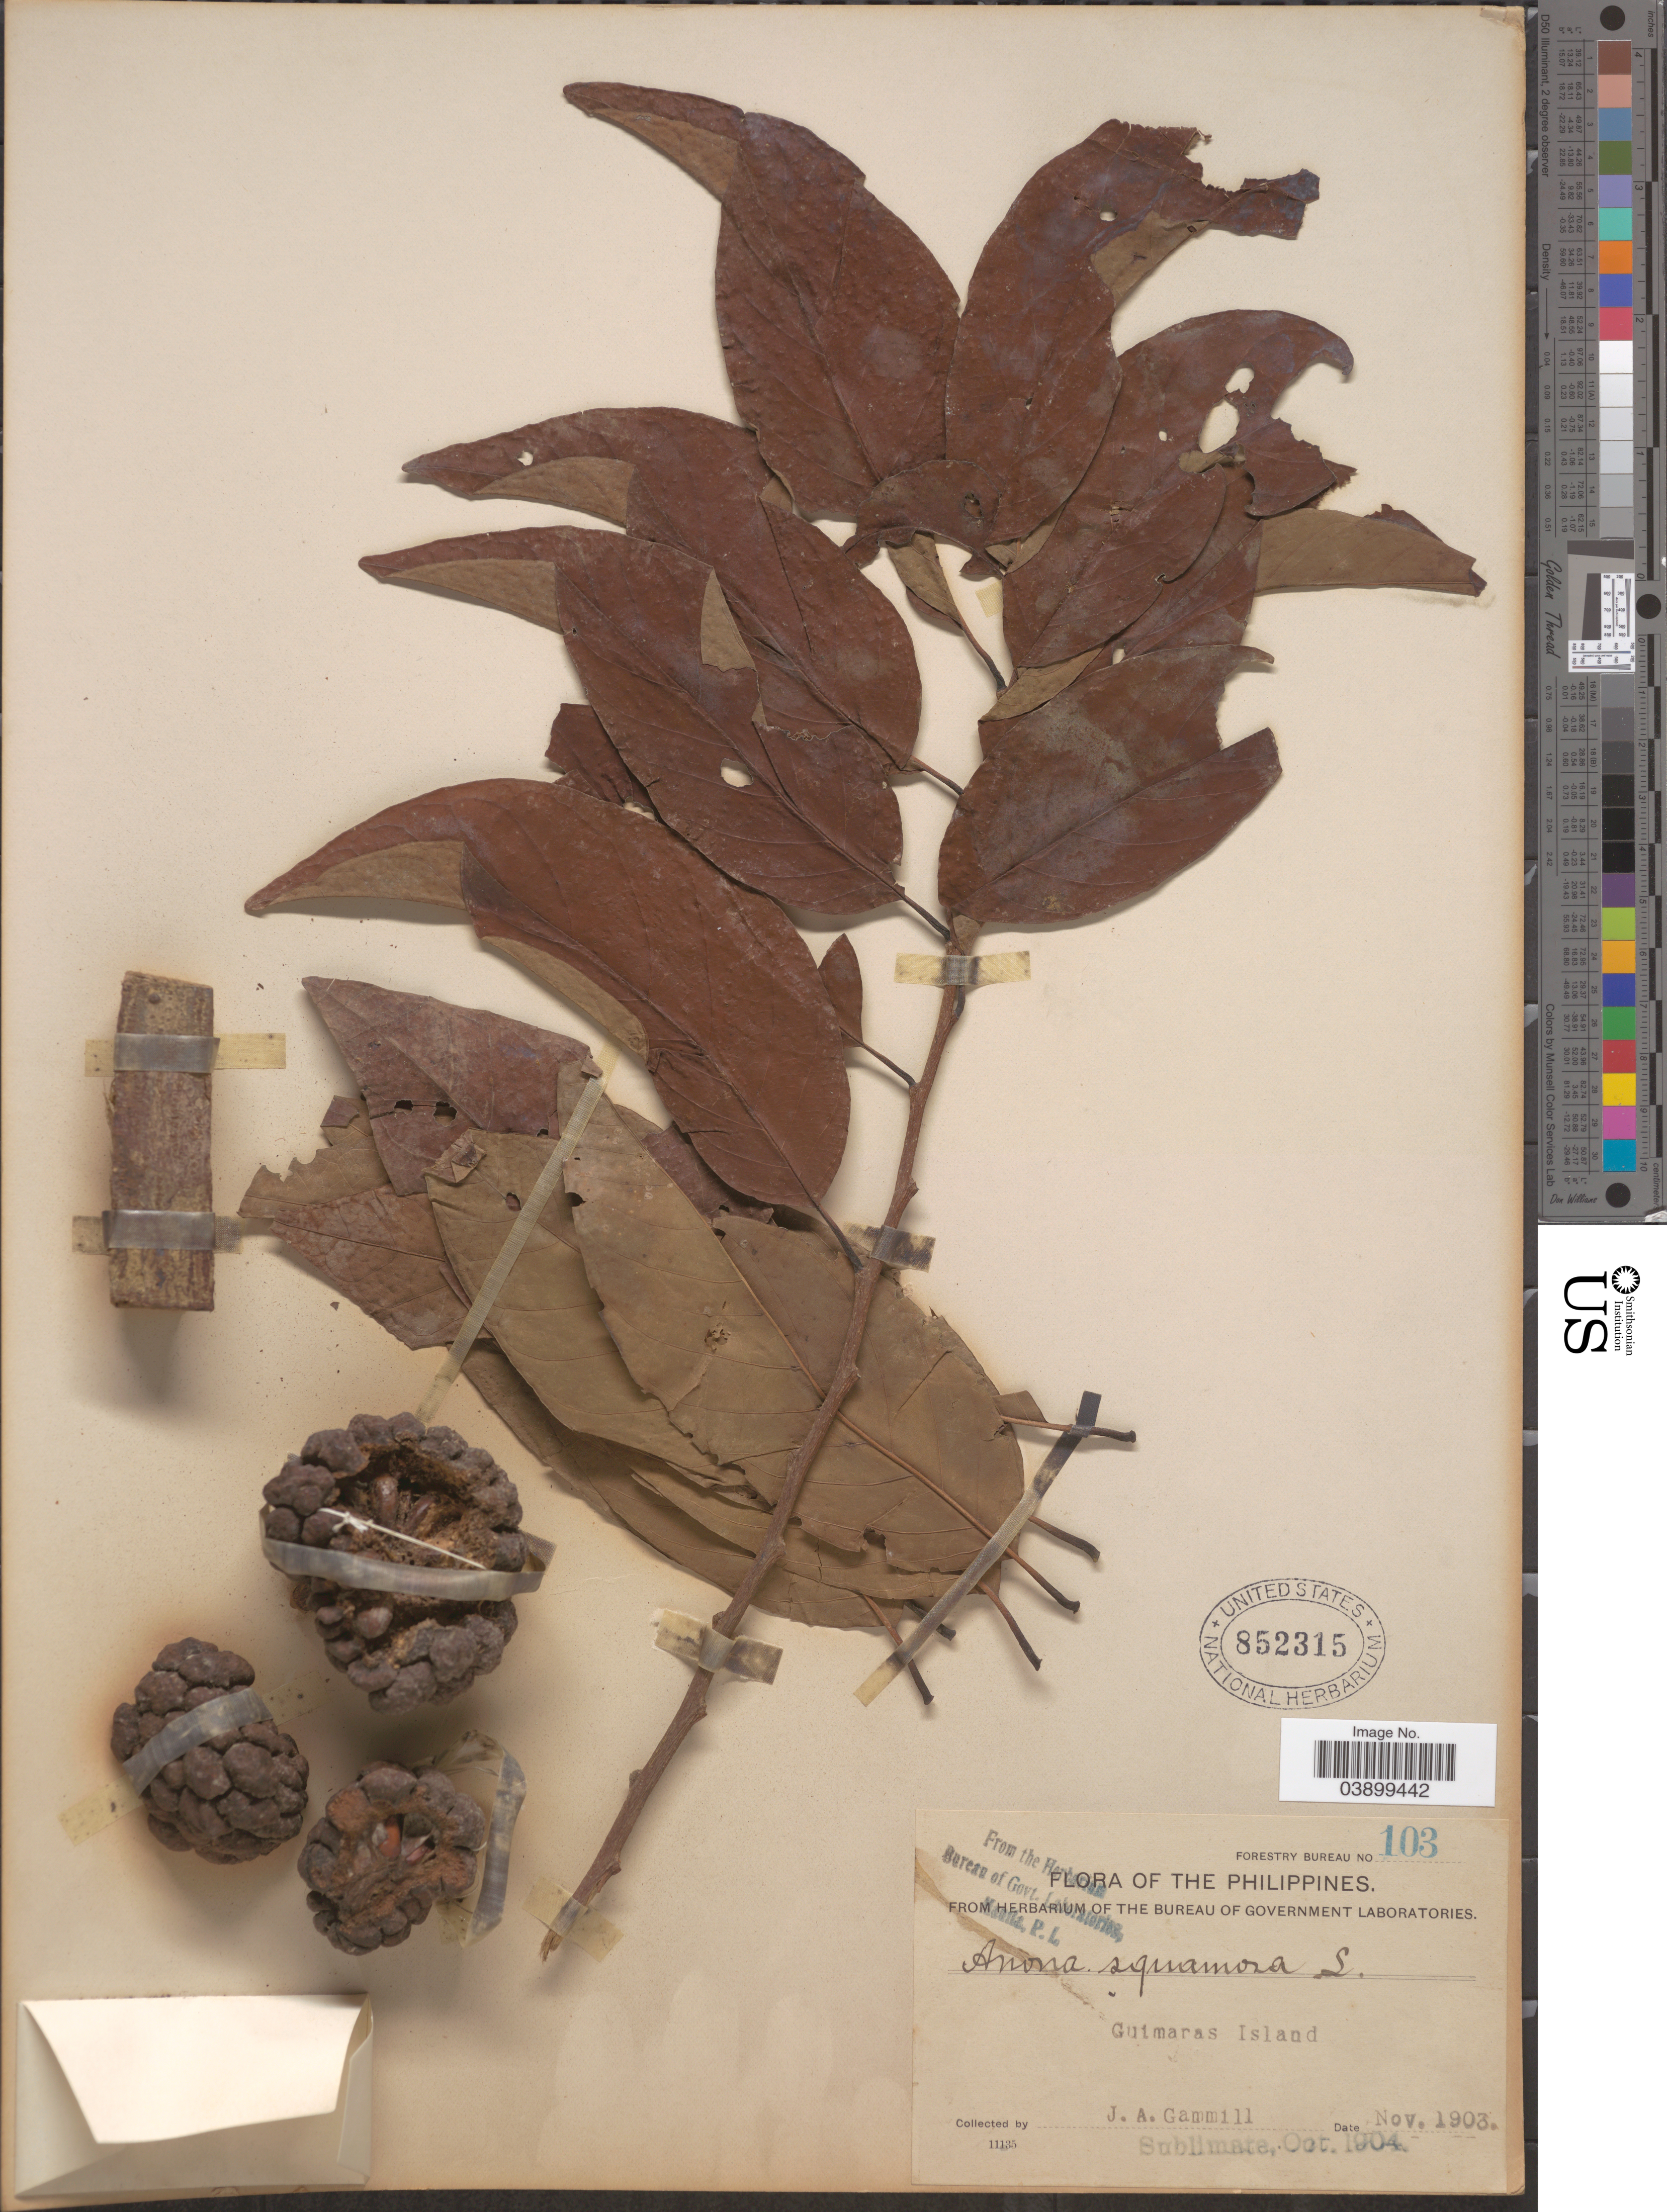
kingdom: Plantae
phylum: Tracheophyta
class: Magnoliopsida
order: Magnoliales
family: Annonaceae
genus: Annona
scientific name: Annona squamosa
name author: L.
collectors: J. Gammill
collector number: Forestry Bureau 103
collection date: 1903-11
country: Philippines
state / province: Western Visayas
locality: Guimaras Island.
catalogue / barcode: US 852315